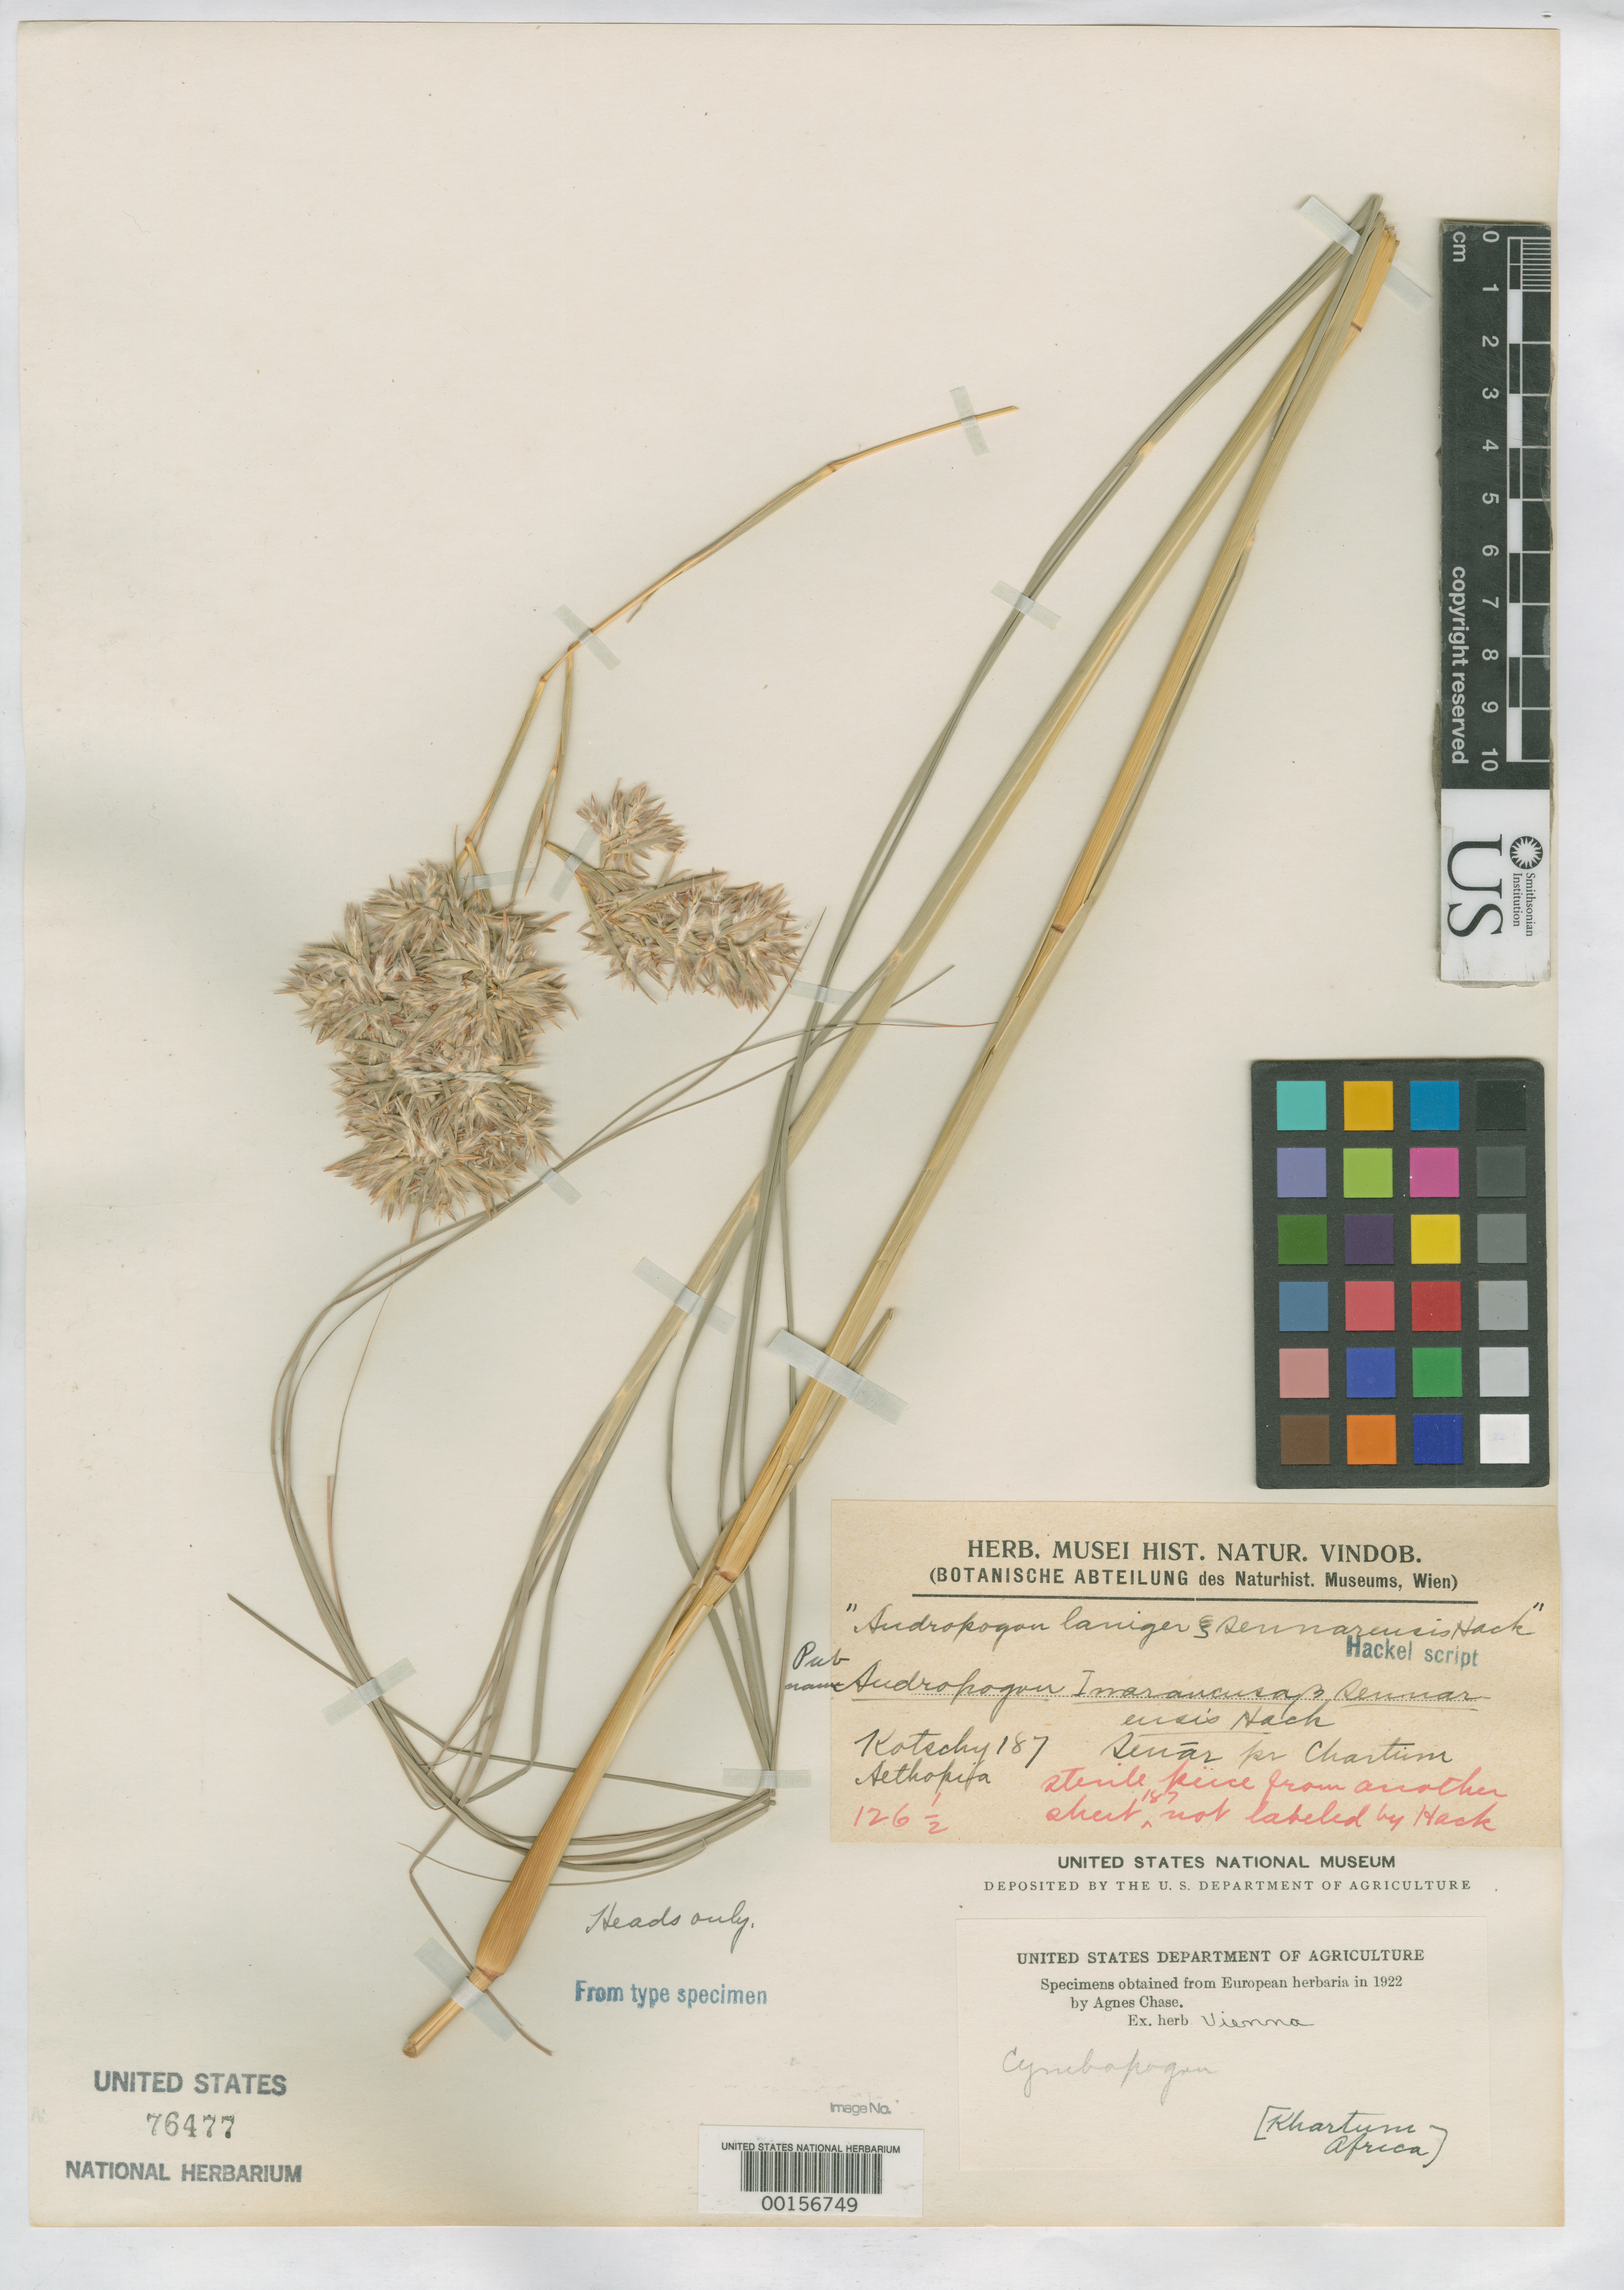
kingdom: Plantae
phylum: Tracheophyta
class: Liliopsida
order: Poales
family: Poaceae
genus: Andropogon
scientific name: Andropogon sennarensis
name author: Hochst.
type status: Type Fragment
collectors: K. G. Kotschy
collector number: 187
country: Sudan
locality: Pr. Nubia Sennaar, Chartum.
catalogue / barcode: US 76477